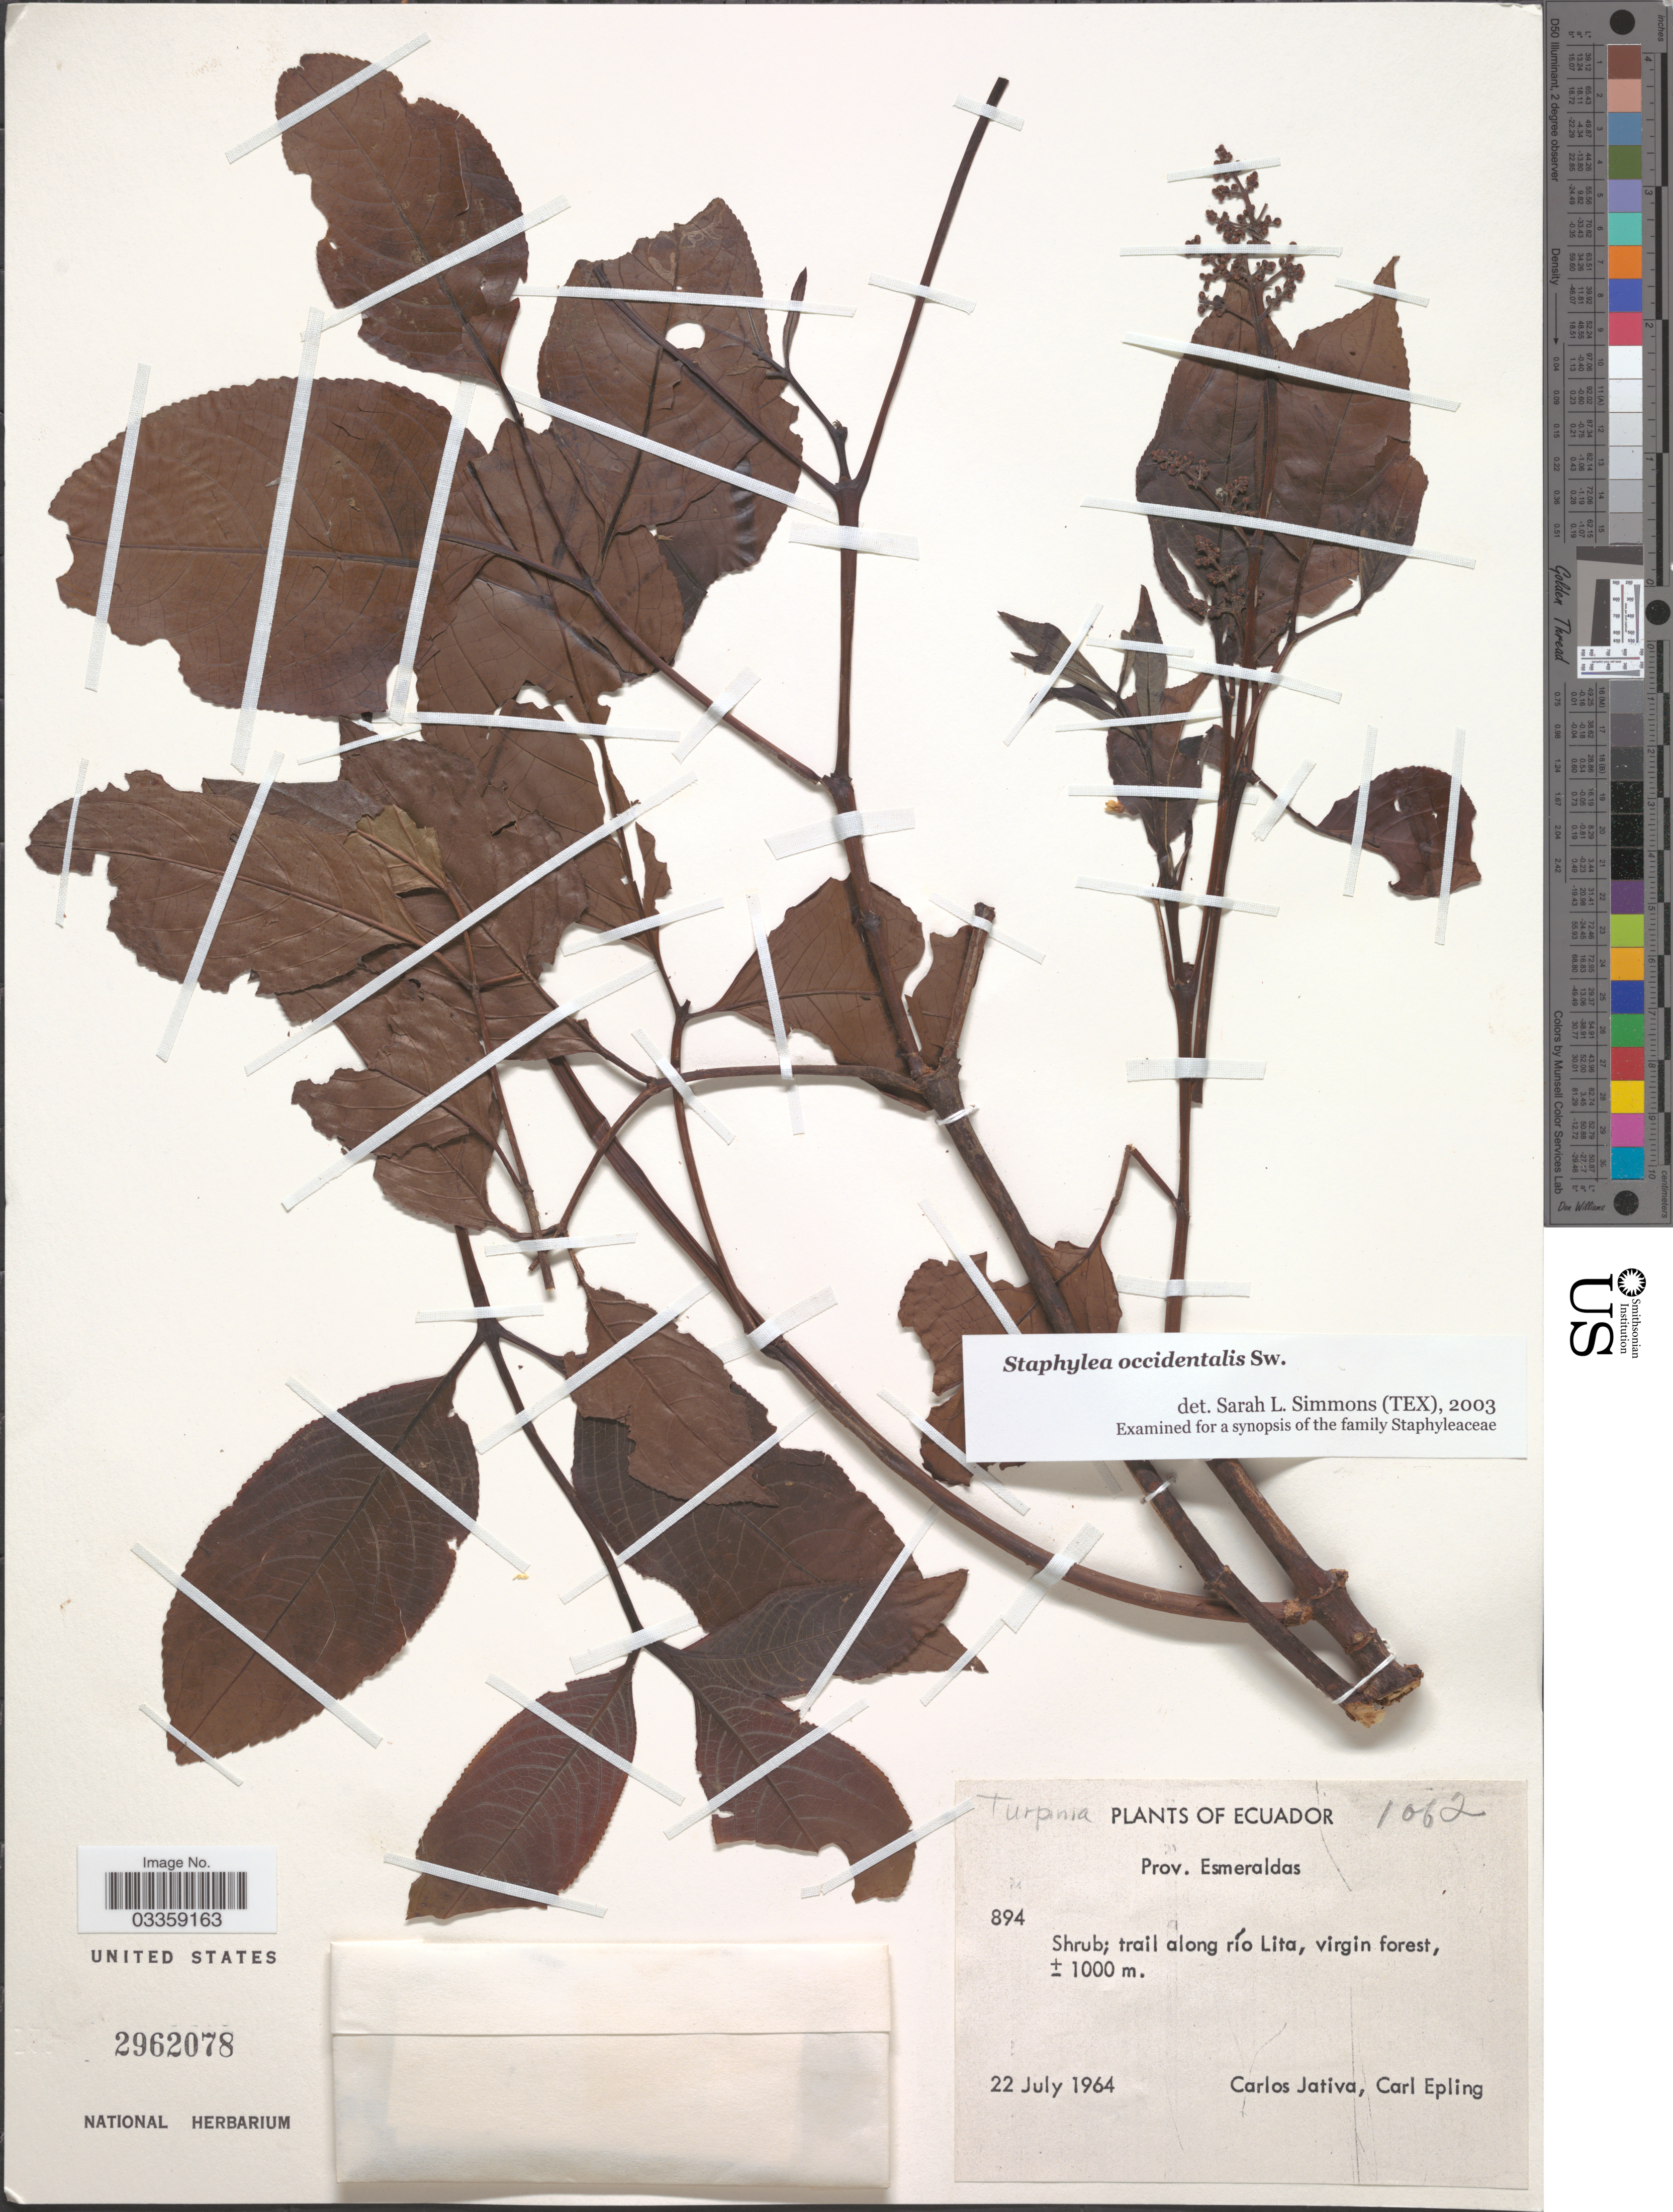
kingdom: Plantae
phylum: Tracheophyta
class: Magnoliopsida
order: Crossosomatales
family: Staphyleaceae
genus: Turpinia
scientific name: Turpinia occidentalis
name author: (Sw.) G. Don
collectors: C. D. Játiva & C. C. Epling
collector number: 894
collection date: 1964-07-22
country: Ecuador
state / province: Esmeraldas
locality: Trail along río Lita.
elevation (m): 1000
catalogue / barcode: US 2962078